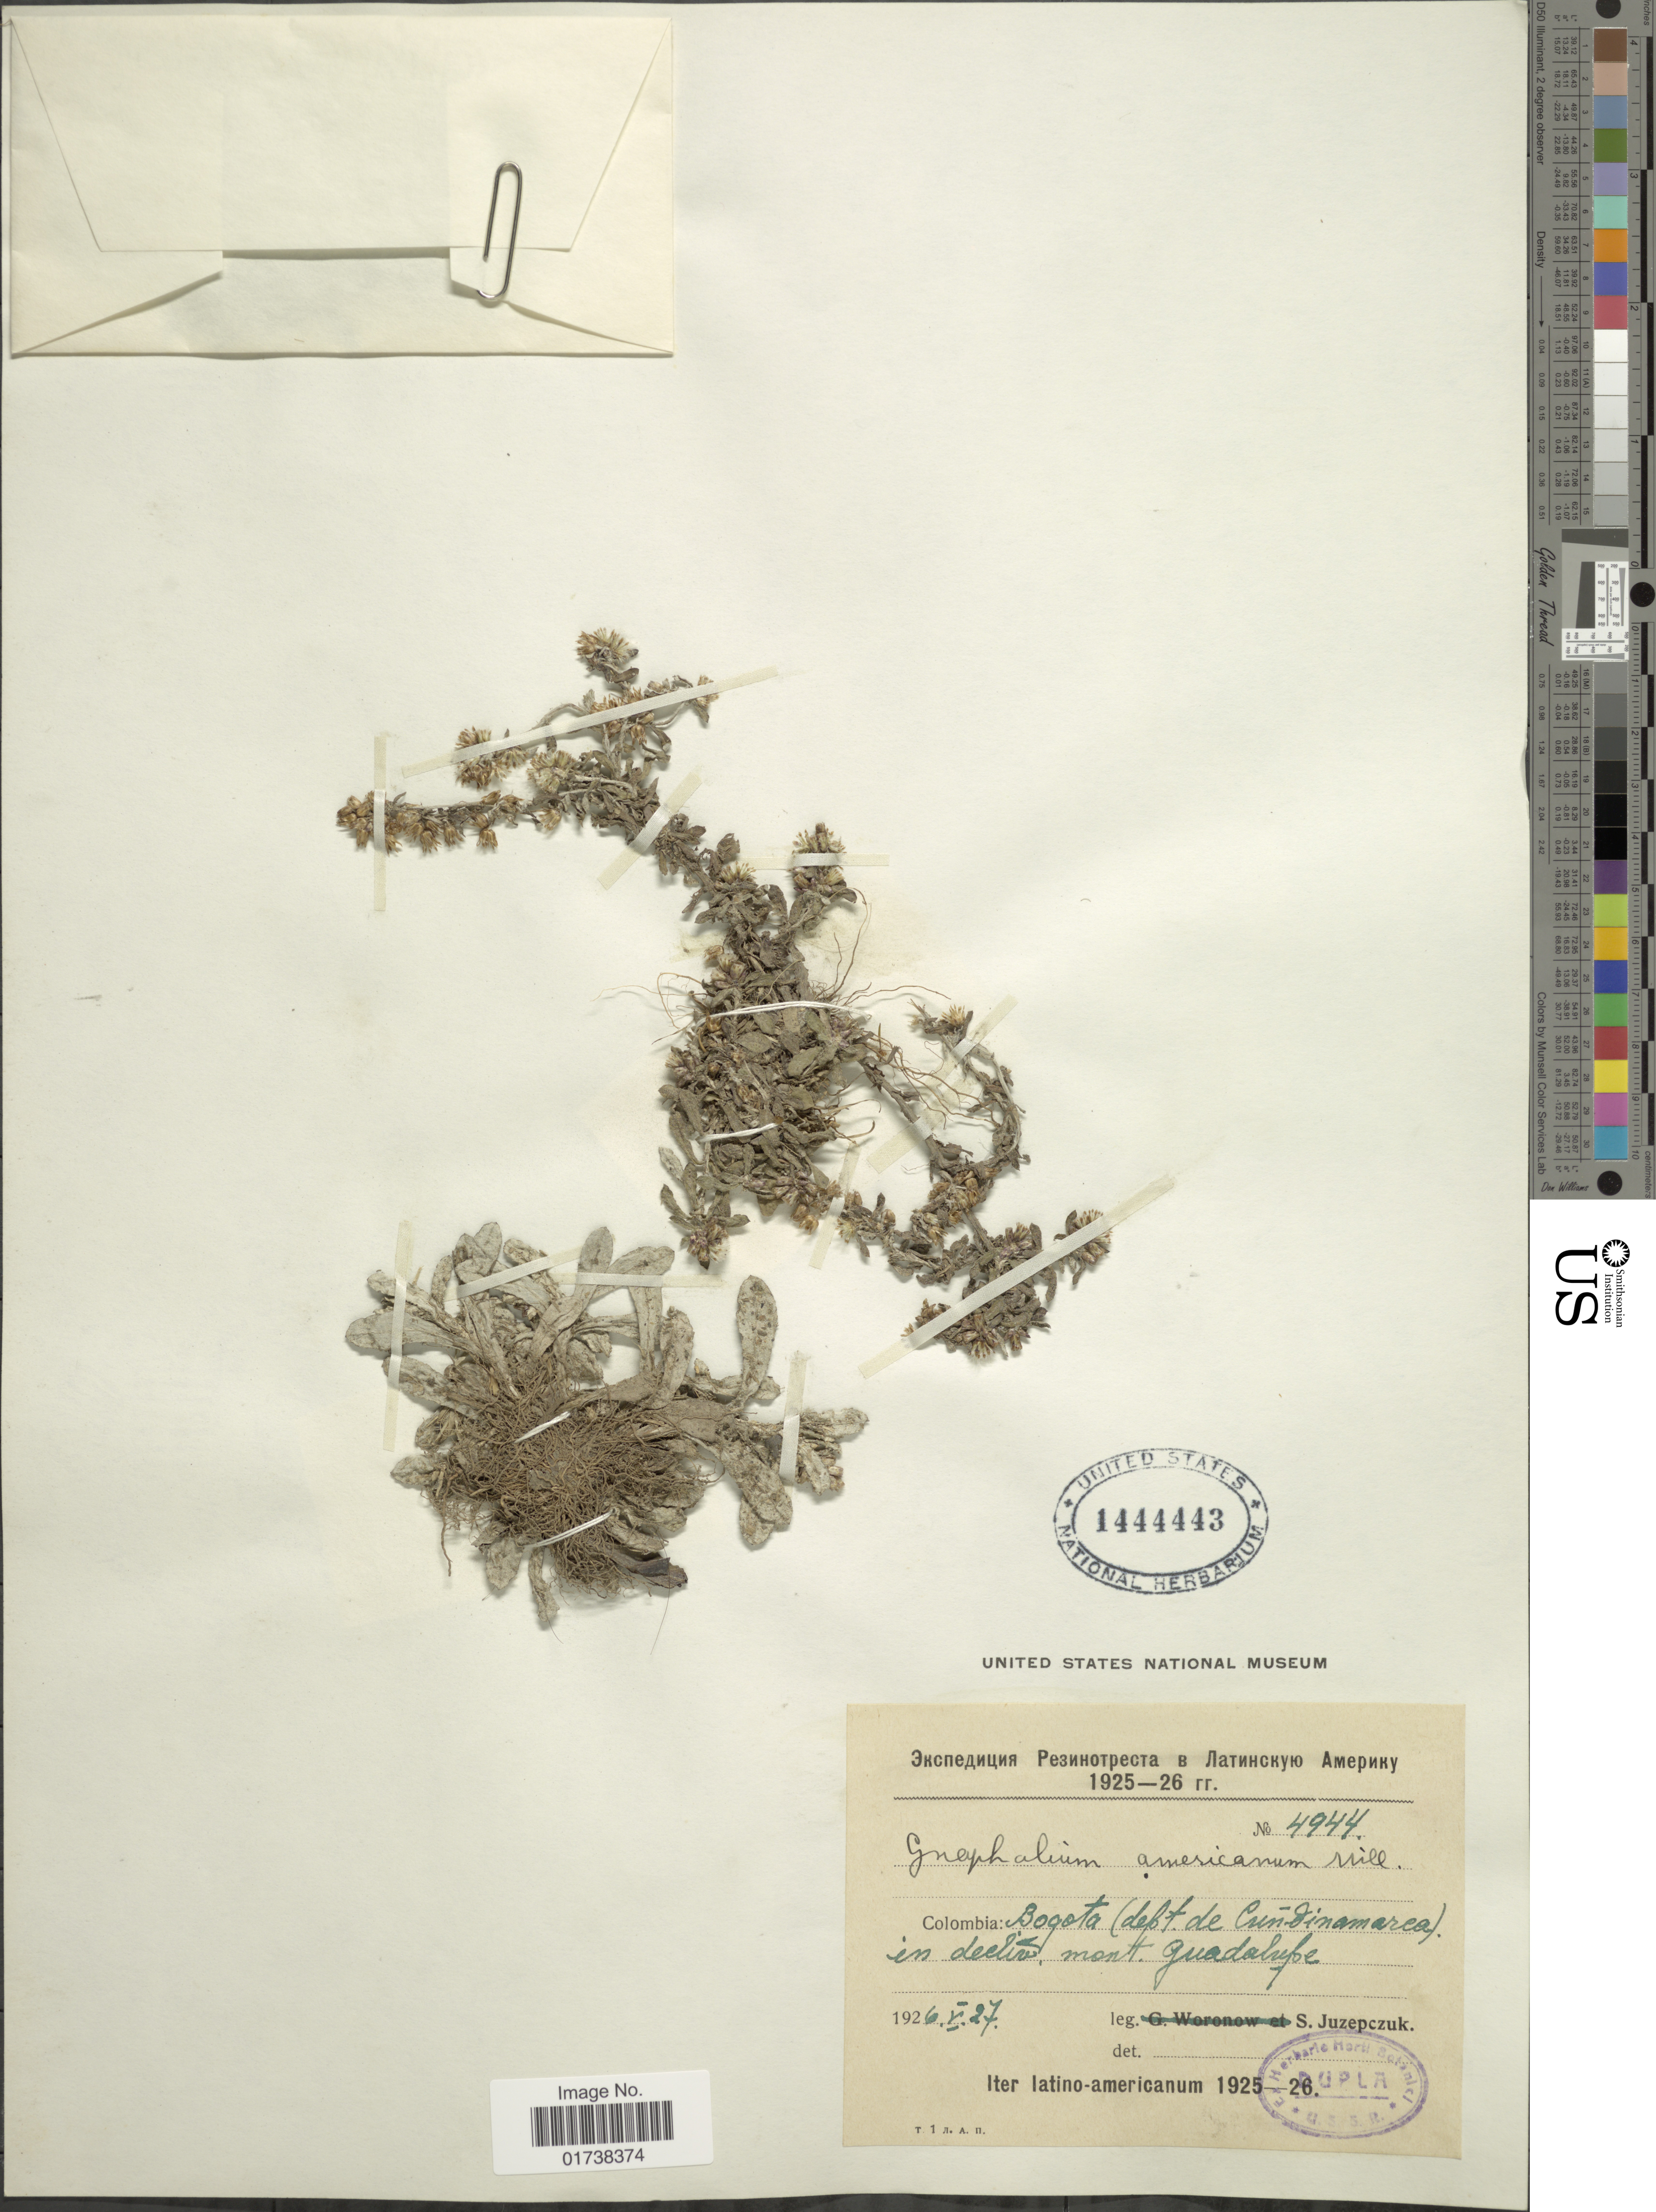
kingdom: Plantae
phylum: Tracheophyta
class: Magnoliopsida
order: Asterales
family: Asteraceae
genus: Gamochaeta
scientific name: Gamochaeta americana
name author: (Mill.) Wedd.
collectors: S. V. Juzepczuk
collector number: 4944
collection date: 1926-05-27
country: Colombia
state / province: Bogota D.C.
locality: (Dept. de Cundinamarca), in decliv mont. Guadalupe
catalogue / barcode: US 1444443